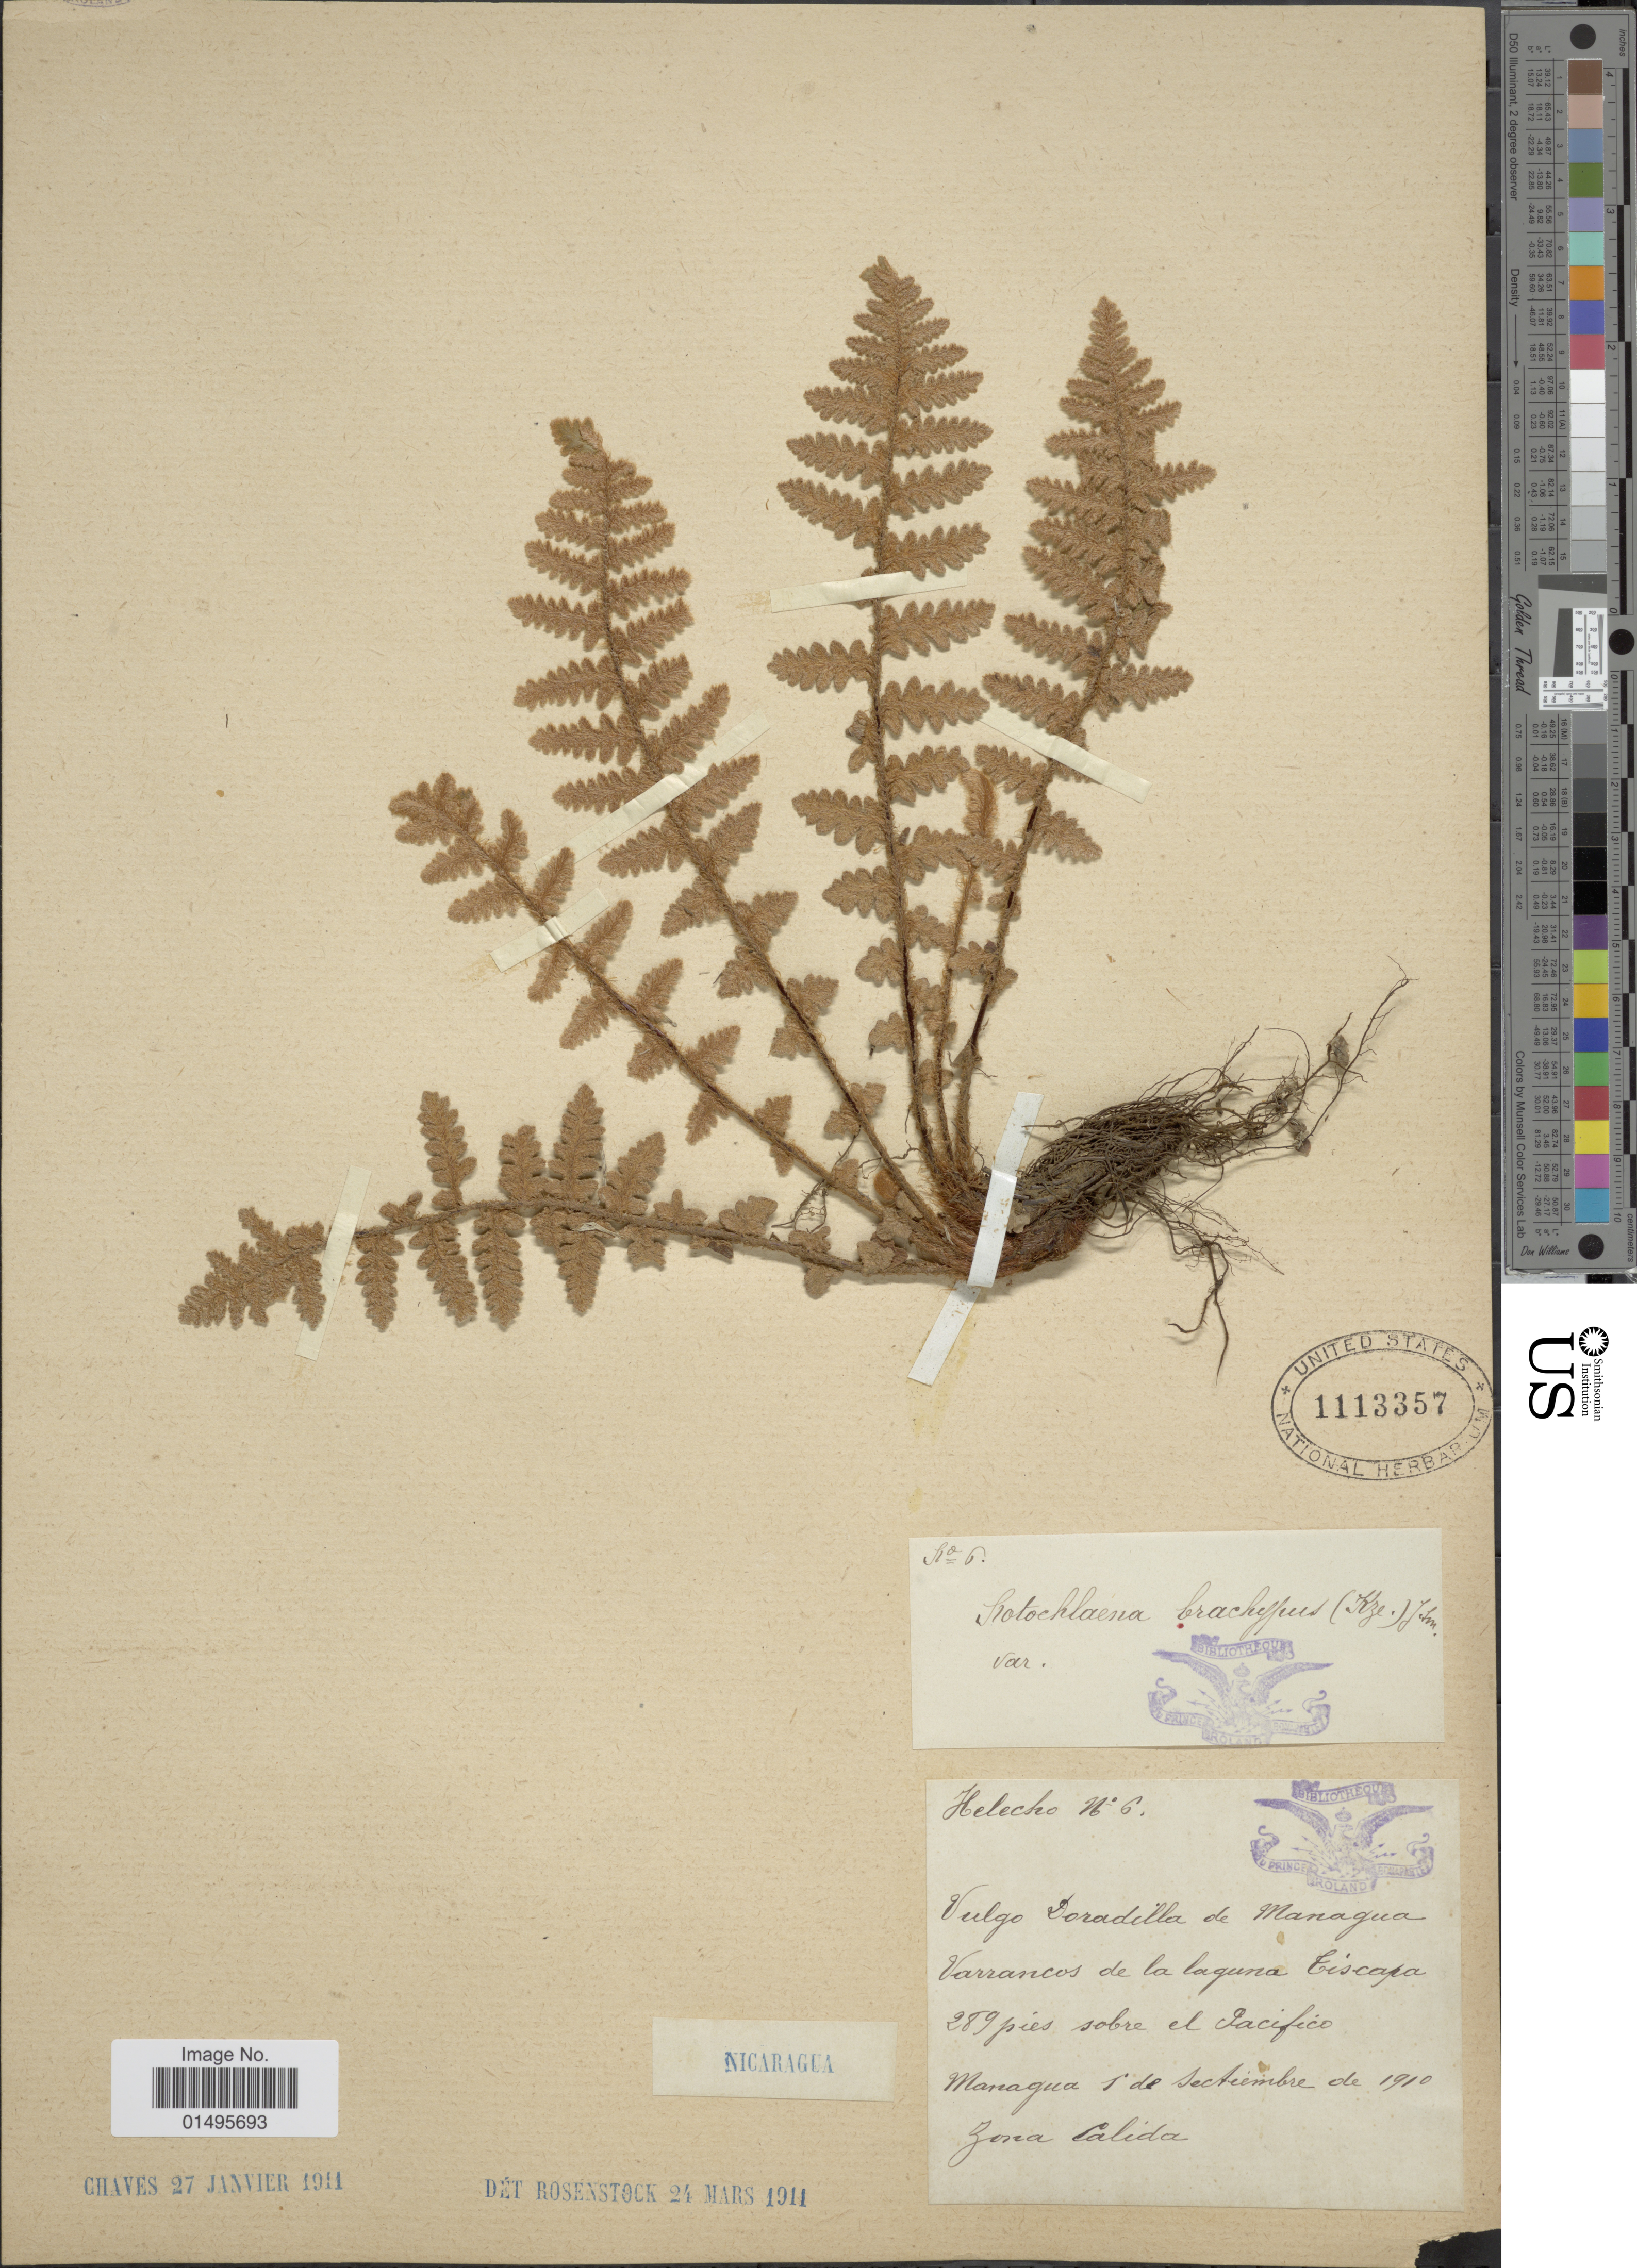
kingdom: Plantae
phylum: Tracheophyta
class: Polypodiopsida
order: Polypodiales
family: Pteridaceae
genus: Notholaena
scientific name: Notholaena brachypus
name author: (Kunze) J. Sm.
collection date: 1910-09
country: Nicaragua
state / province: Managua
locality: Vulgo Doradilla de Managua Verrancos de la laguna Eiscapa. 289 pies sobre el Pacifico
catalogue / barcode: US 1113357